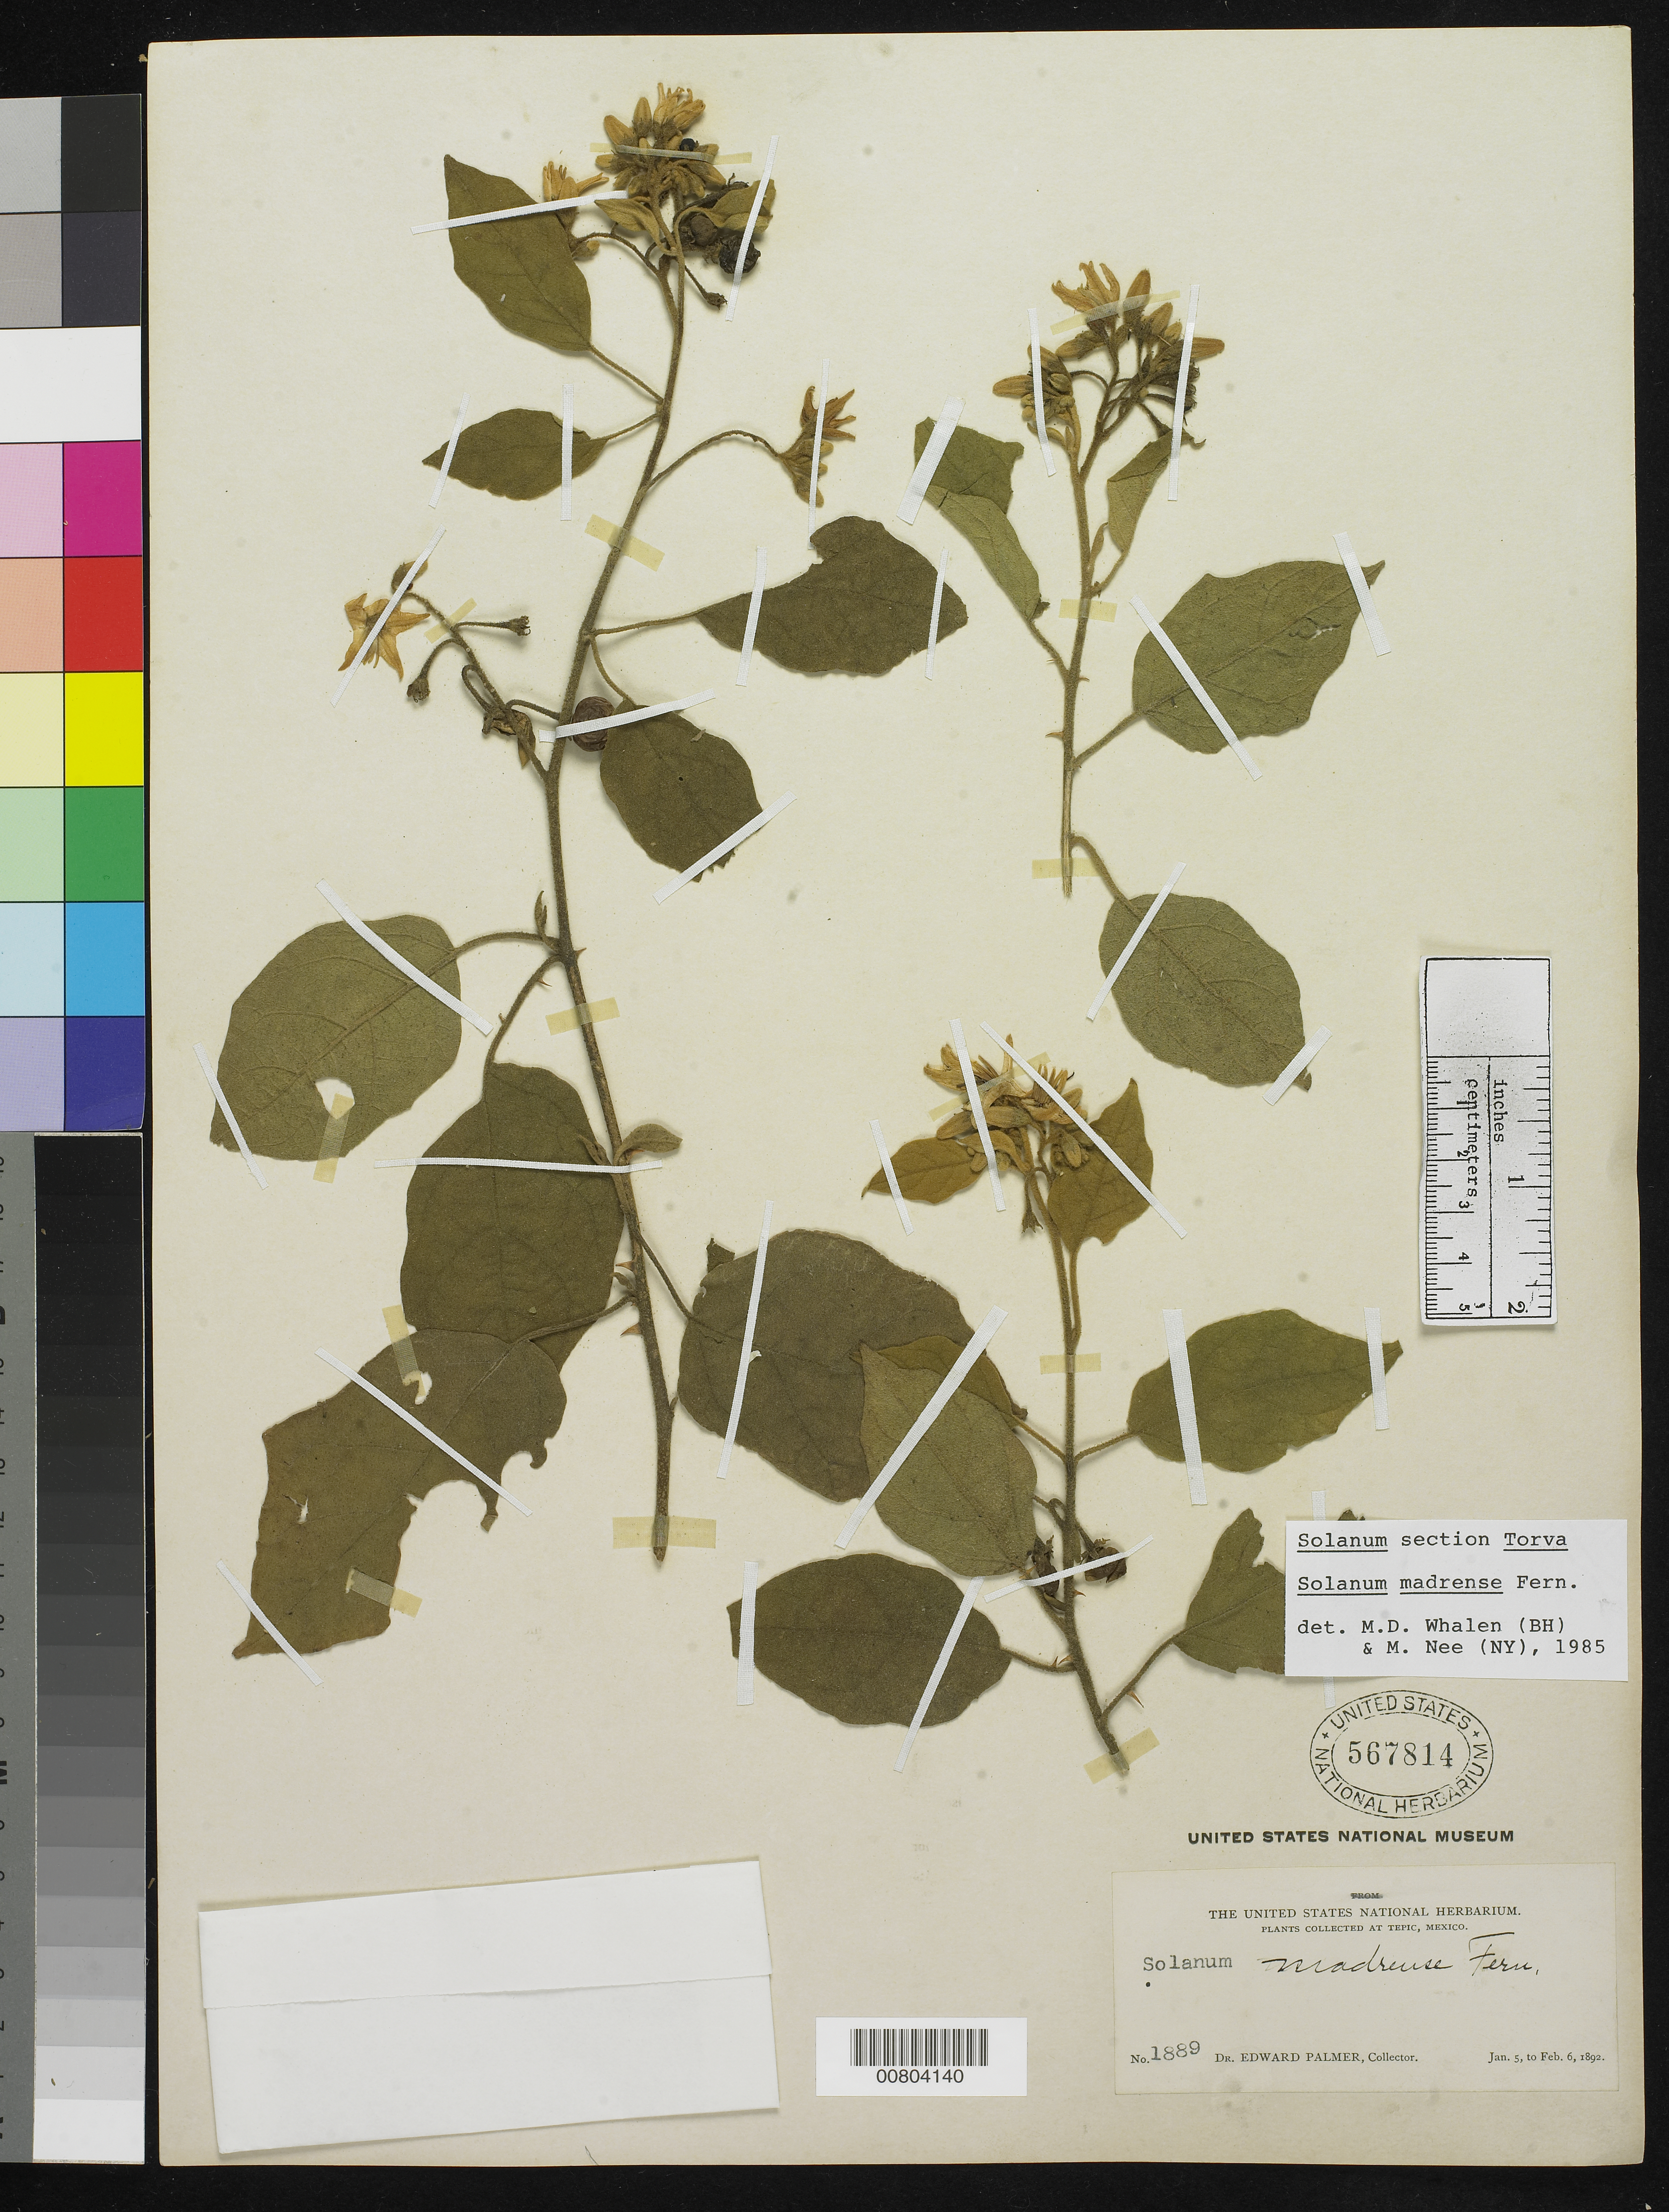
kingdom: Plantae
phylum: Tracheophyta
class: Magnoliopsida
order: Solanales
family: Solanaceae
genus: Solanum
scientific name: Solanum madrense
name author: Fernald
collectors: E. Palmer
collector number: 1889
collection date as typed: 05 Jan 1892 to 06 Feb 1892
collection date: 1892-01-05/1892-02-06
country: Mexico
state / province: Nayarit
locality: Tepic, Nayarit.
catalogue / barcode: US 567814